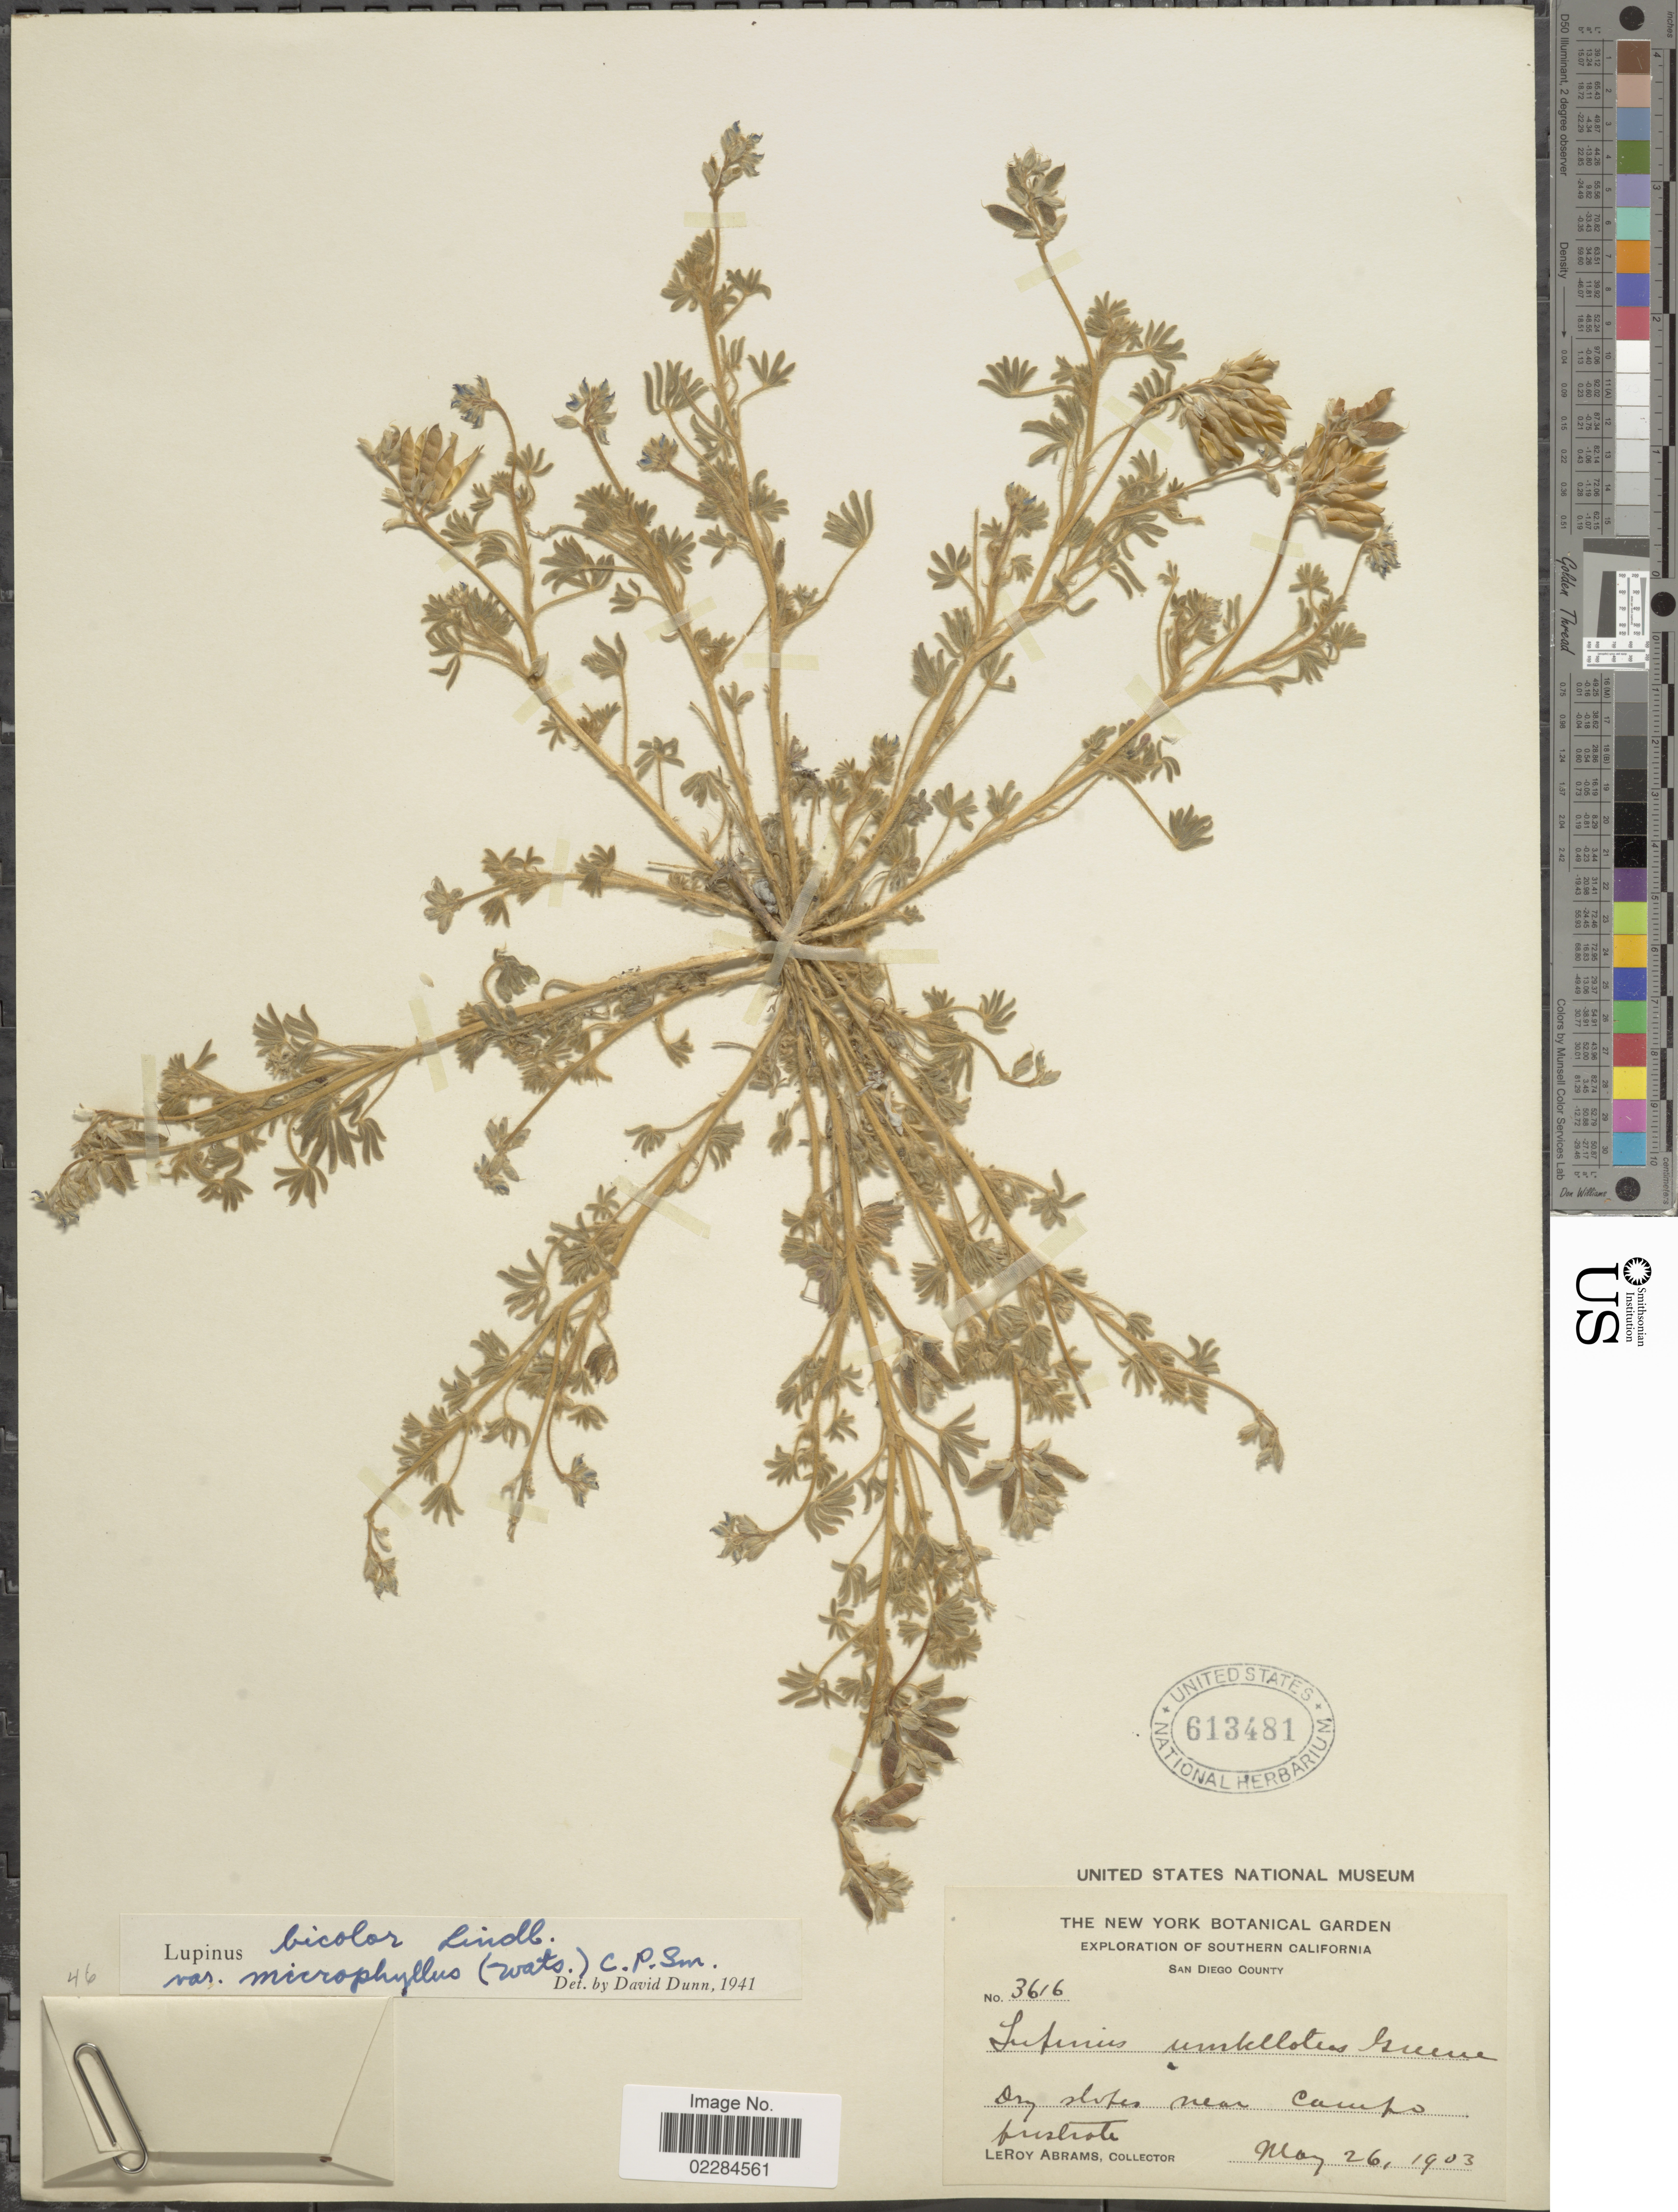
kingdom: Plantae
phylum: Tracheophyta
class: Magnoliopsida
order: Fabales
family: Fabaceae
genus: Lupinus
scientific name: Lupinus bicolor var. microphyllus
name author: Lindl.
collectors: L. Abrams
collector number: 3616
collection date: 1903-05-26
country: United States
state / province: California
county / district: San Diego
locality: Southern California, San Diego County, dry slopes near Campo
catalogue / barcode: US 613481